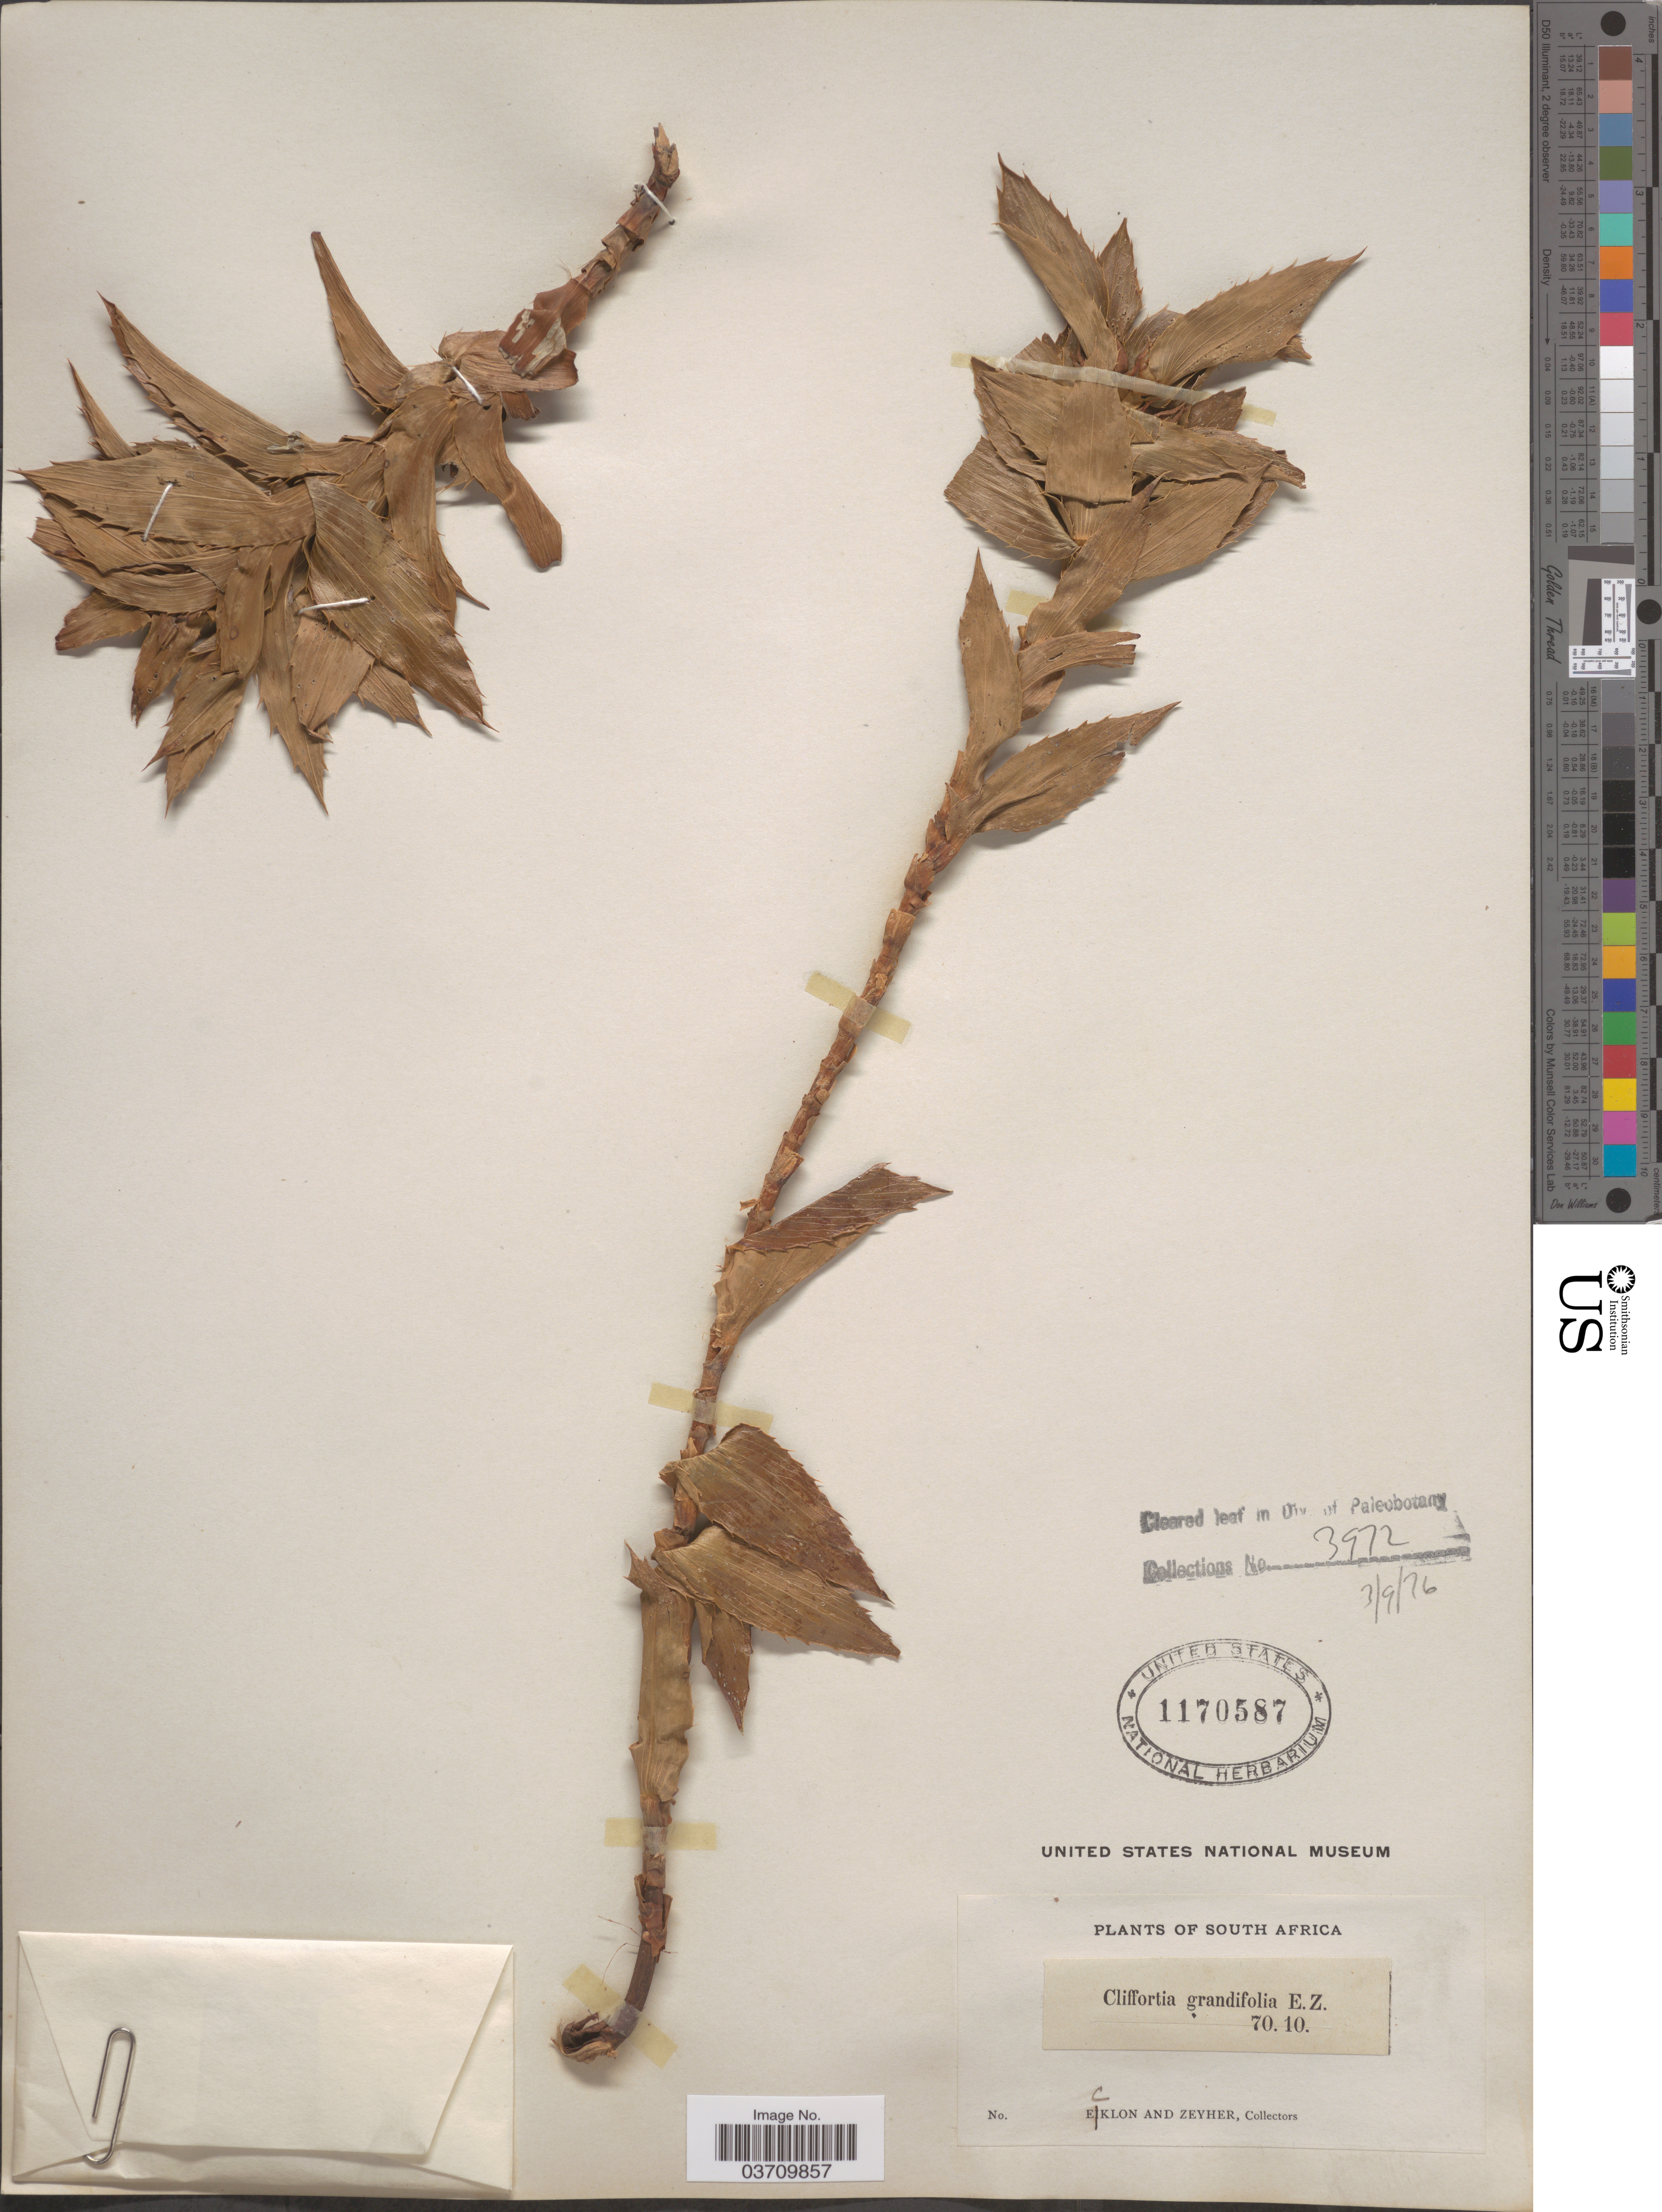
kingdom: Plantae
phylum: Tracheophyta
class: Magnoliopsida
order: Rosales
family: Rosaceae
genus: Cliffortia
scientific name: Cliffortia grandifolia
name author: Eckl. & Zeyh.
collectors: -. Ecklon & -. Zeyher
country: South Africa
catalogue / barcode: US 1170587